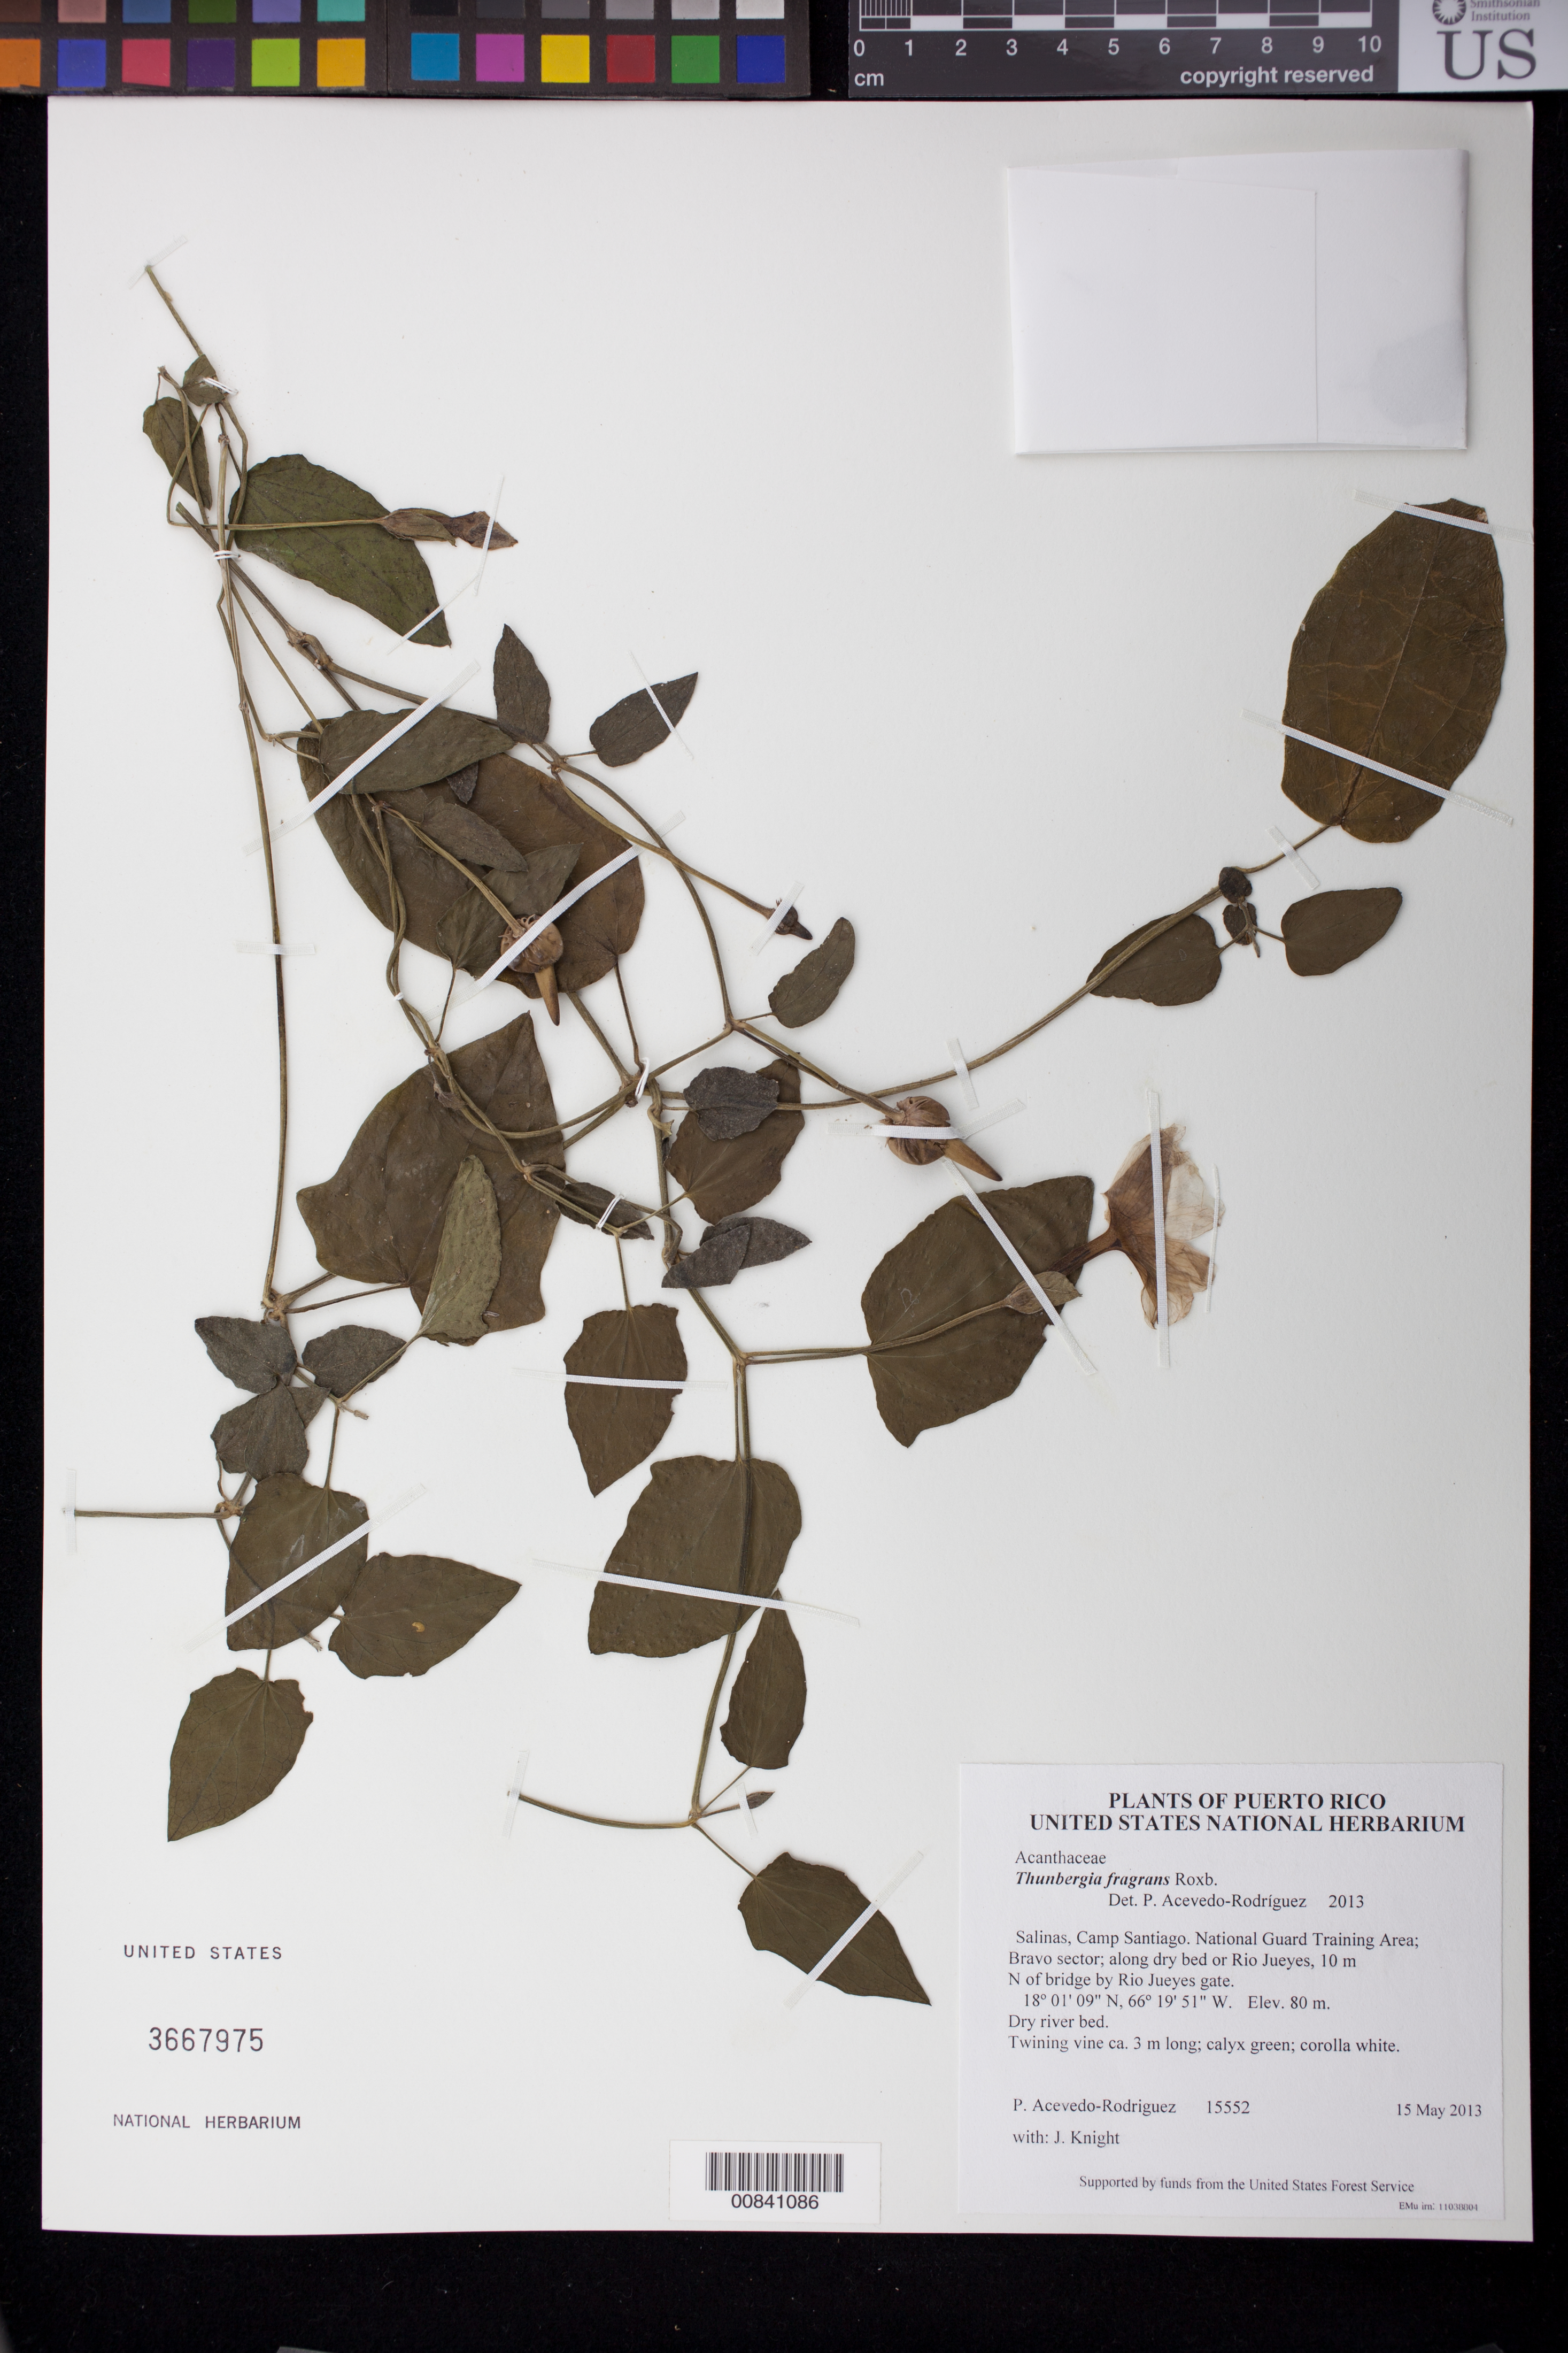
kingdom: Plantae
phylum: Tracheophyta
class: Magnoliopsida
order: Lamiales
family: Acanthaceae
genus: Thunbergia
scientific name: Thunbergia fragrans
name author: Roxb.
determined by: Acevedo-Rodríguez, P., (BOT), Smithsonian Institution - National Museum of Natural History (UNITED STATES)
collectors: P. Acevedo-Rodr. & J. Knight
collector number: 15552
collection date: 2013-05-15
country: Puerto Rico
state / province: Salinas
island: Puerto Rico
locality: Camp Santiago. National Guard Training Area; Bravo sector; along dry bed or Rio Jueyes, 10 m N of bridge by Rio Jueyes gate.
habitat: Dry river bed.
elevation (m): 80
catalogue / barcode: US 3667975